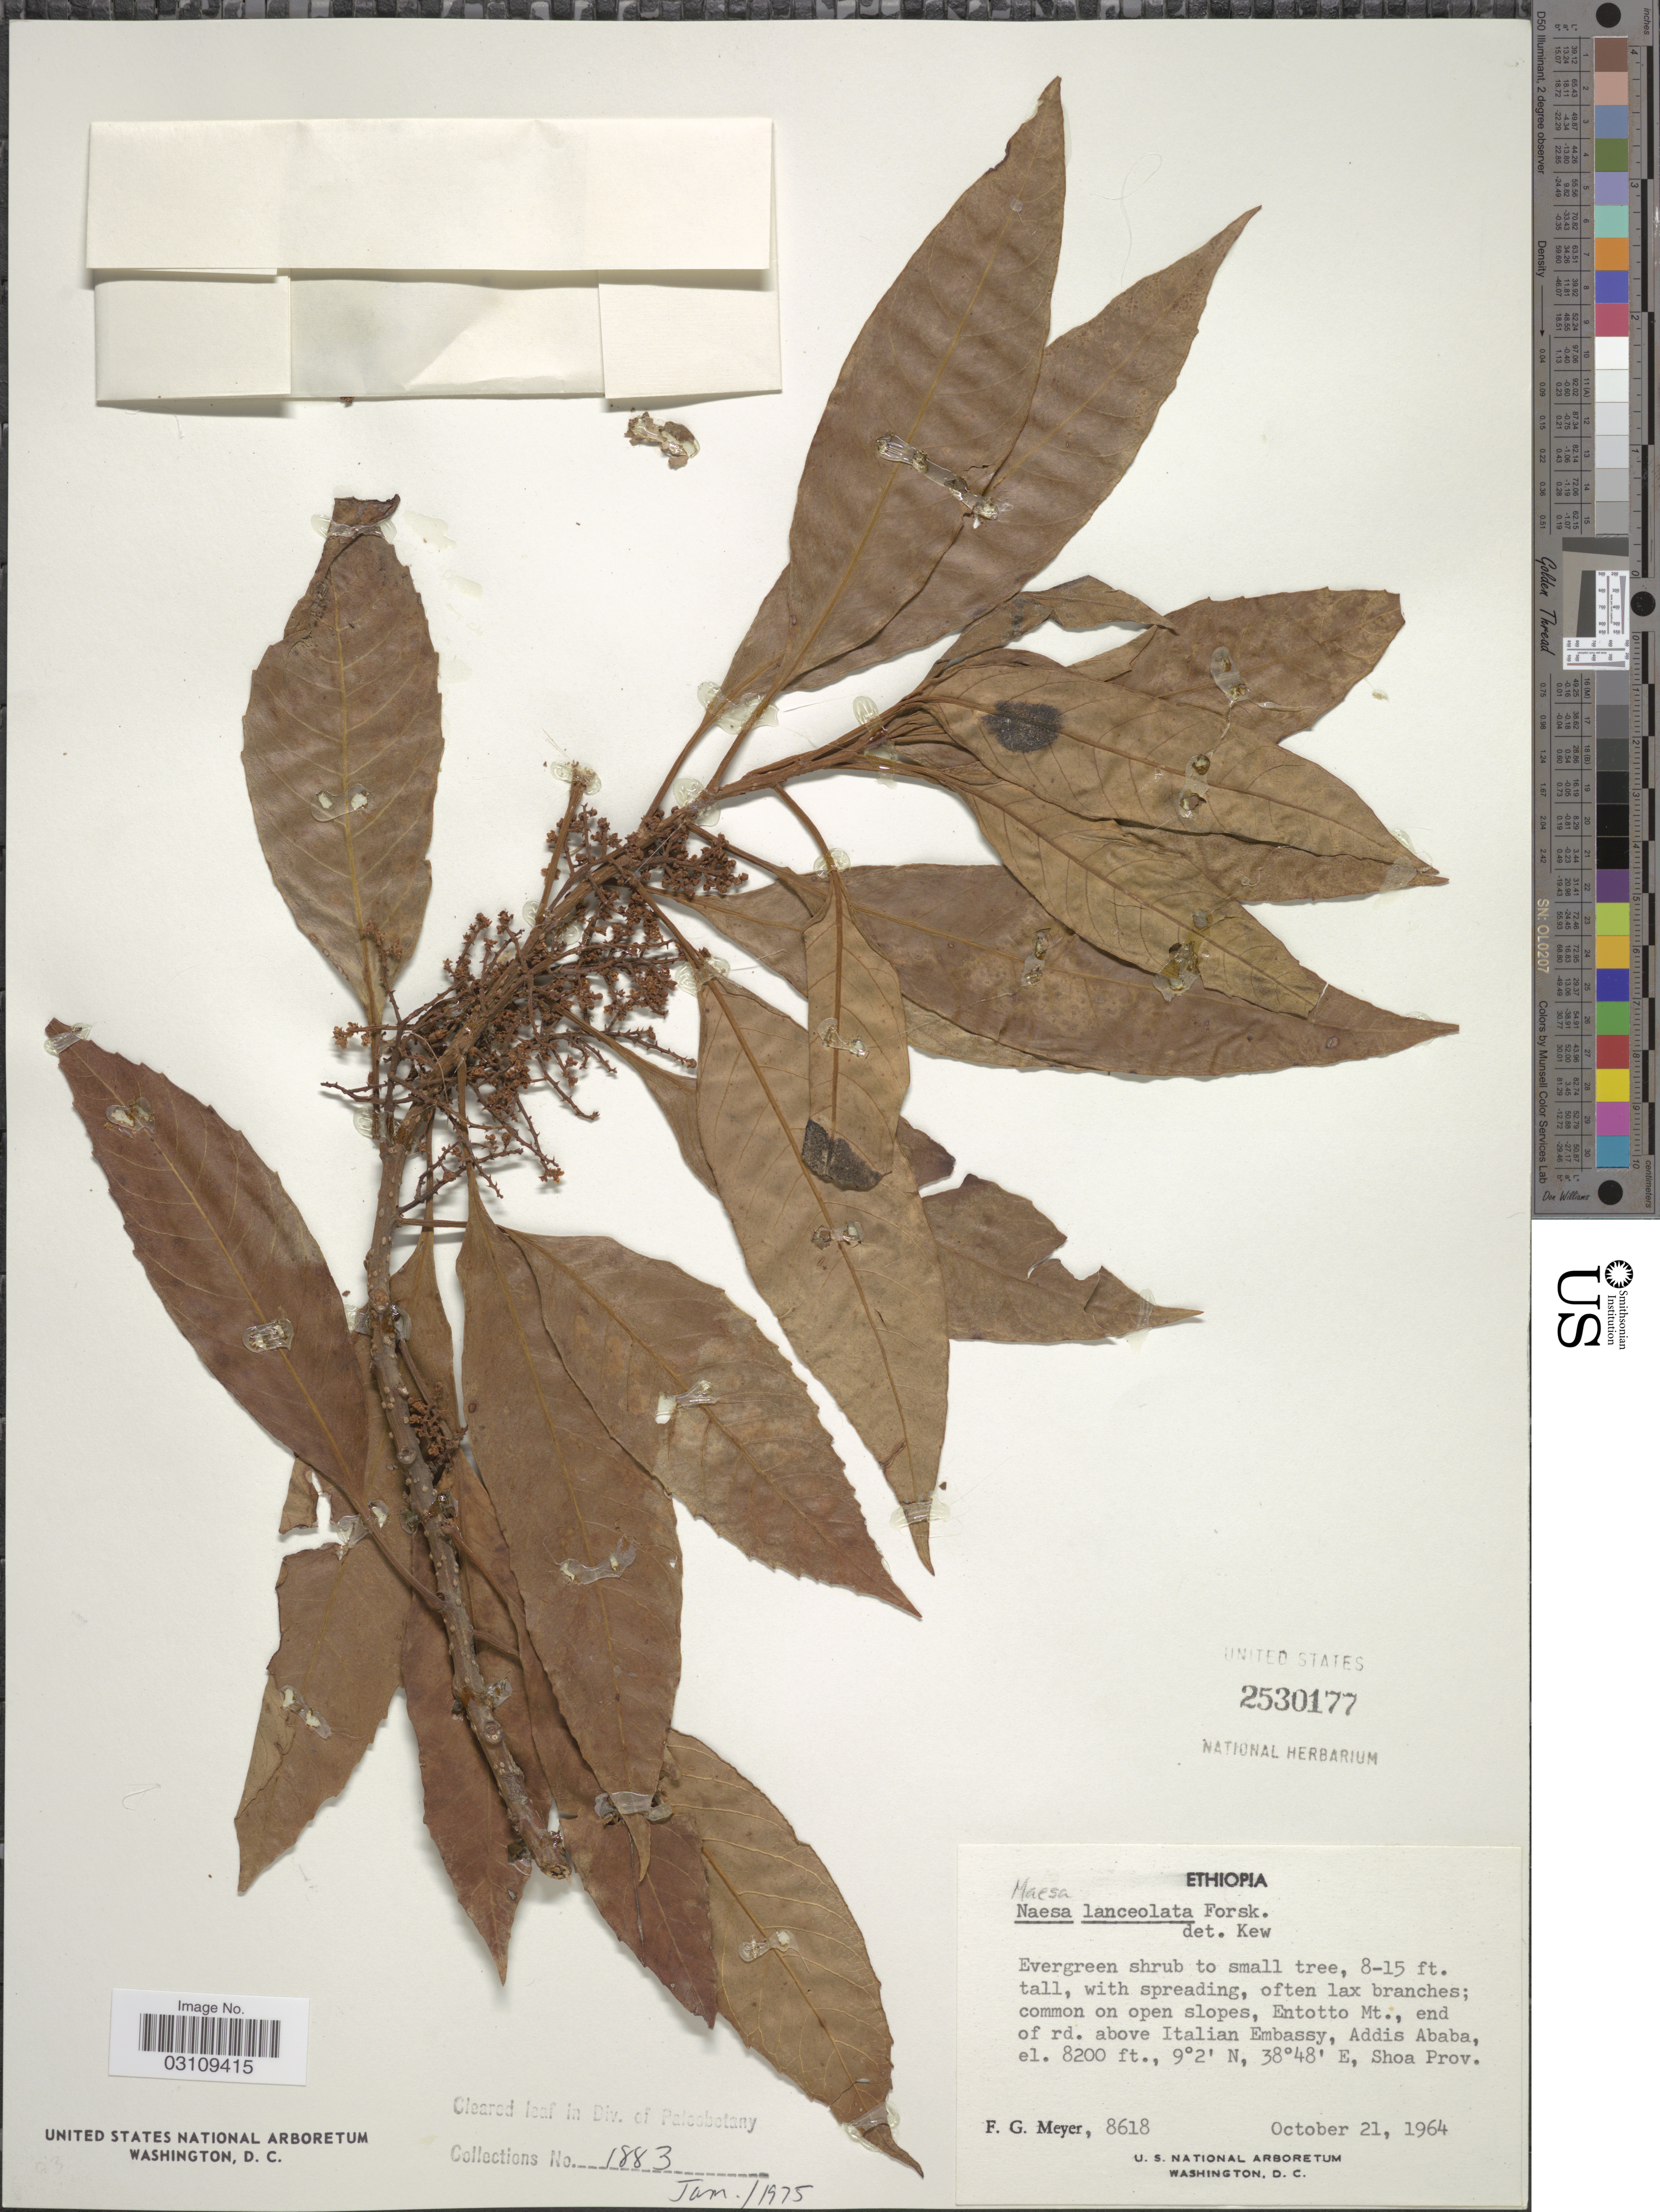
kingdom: Plantae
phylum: Tracheophyta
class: Magnoliopsida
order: Ericales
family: Primulaceae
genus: Maesa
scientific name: Maesa lanceolata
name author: Forssk.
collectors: F. G. Meyer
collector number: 8618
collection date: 1964-10-21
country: Ethiopia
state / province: Addis Ababa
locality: Entotto Mt., end of rd. above Italian Embassy, Addis Ababa, Shoa Prov.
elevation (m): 2499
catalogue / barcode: US 2530177